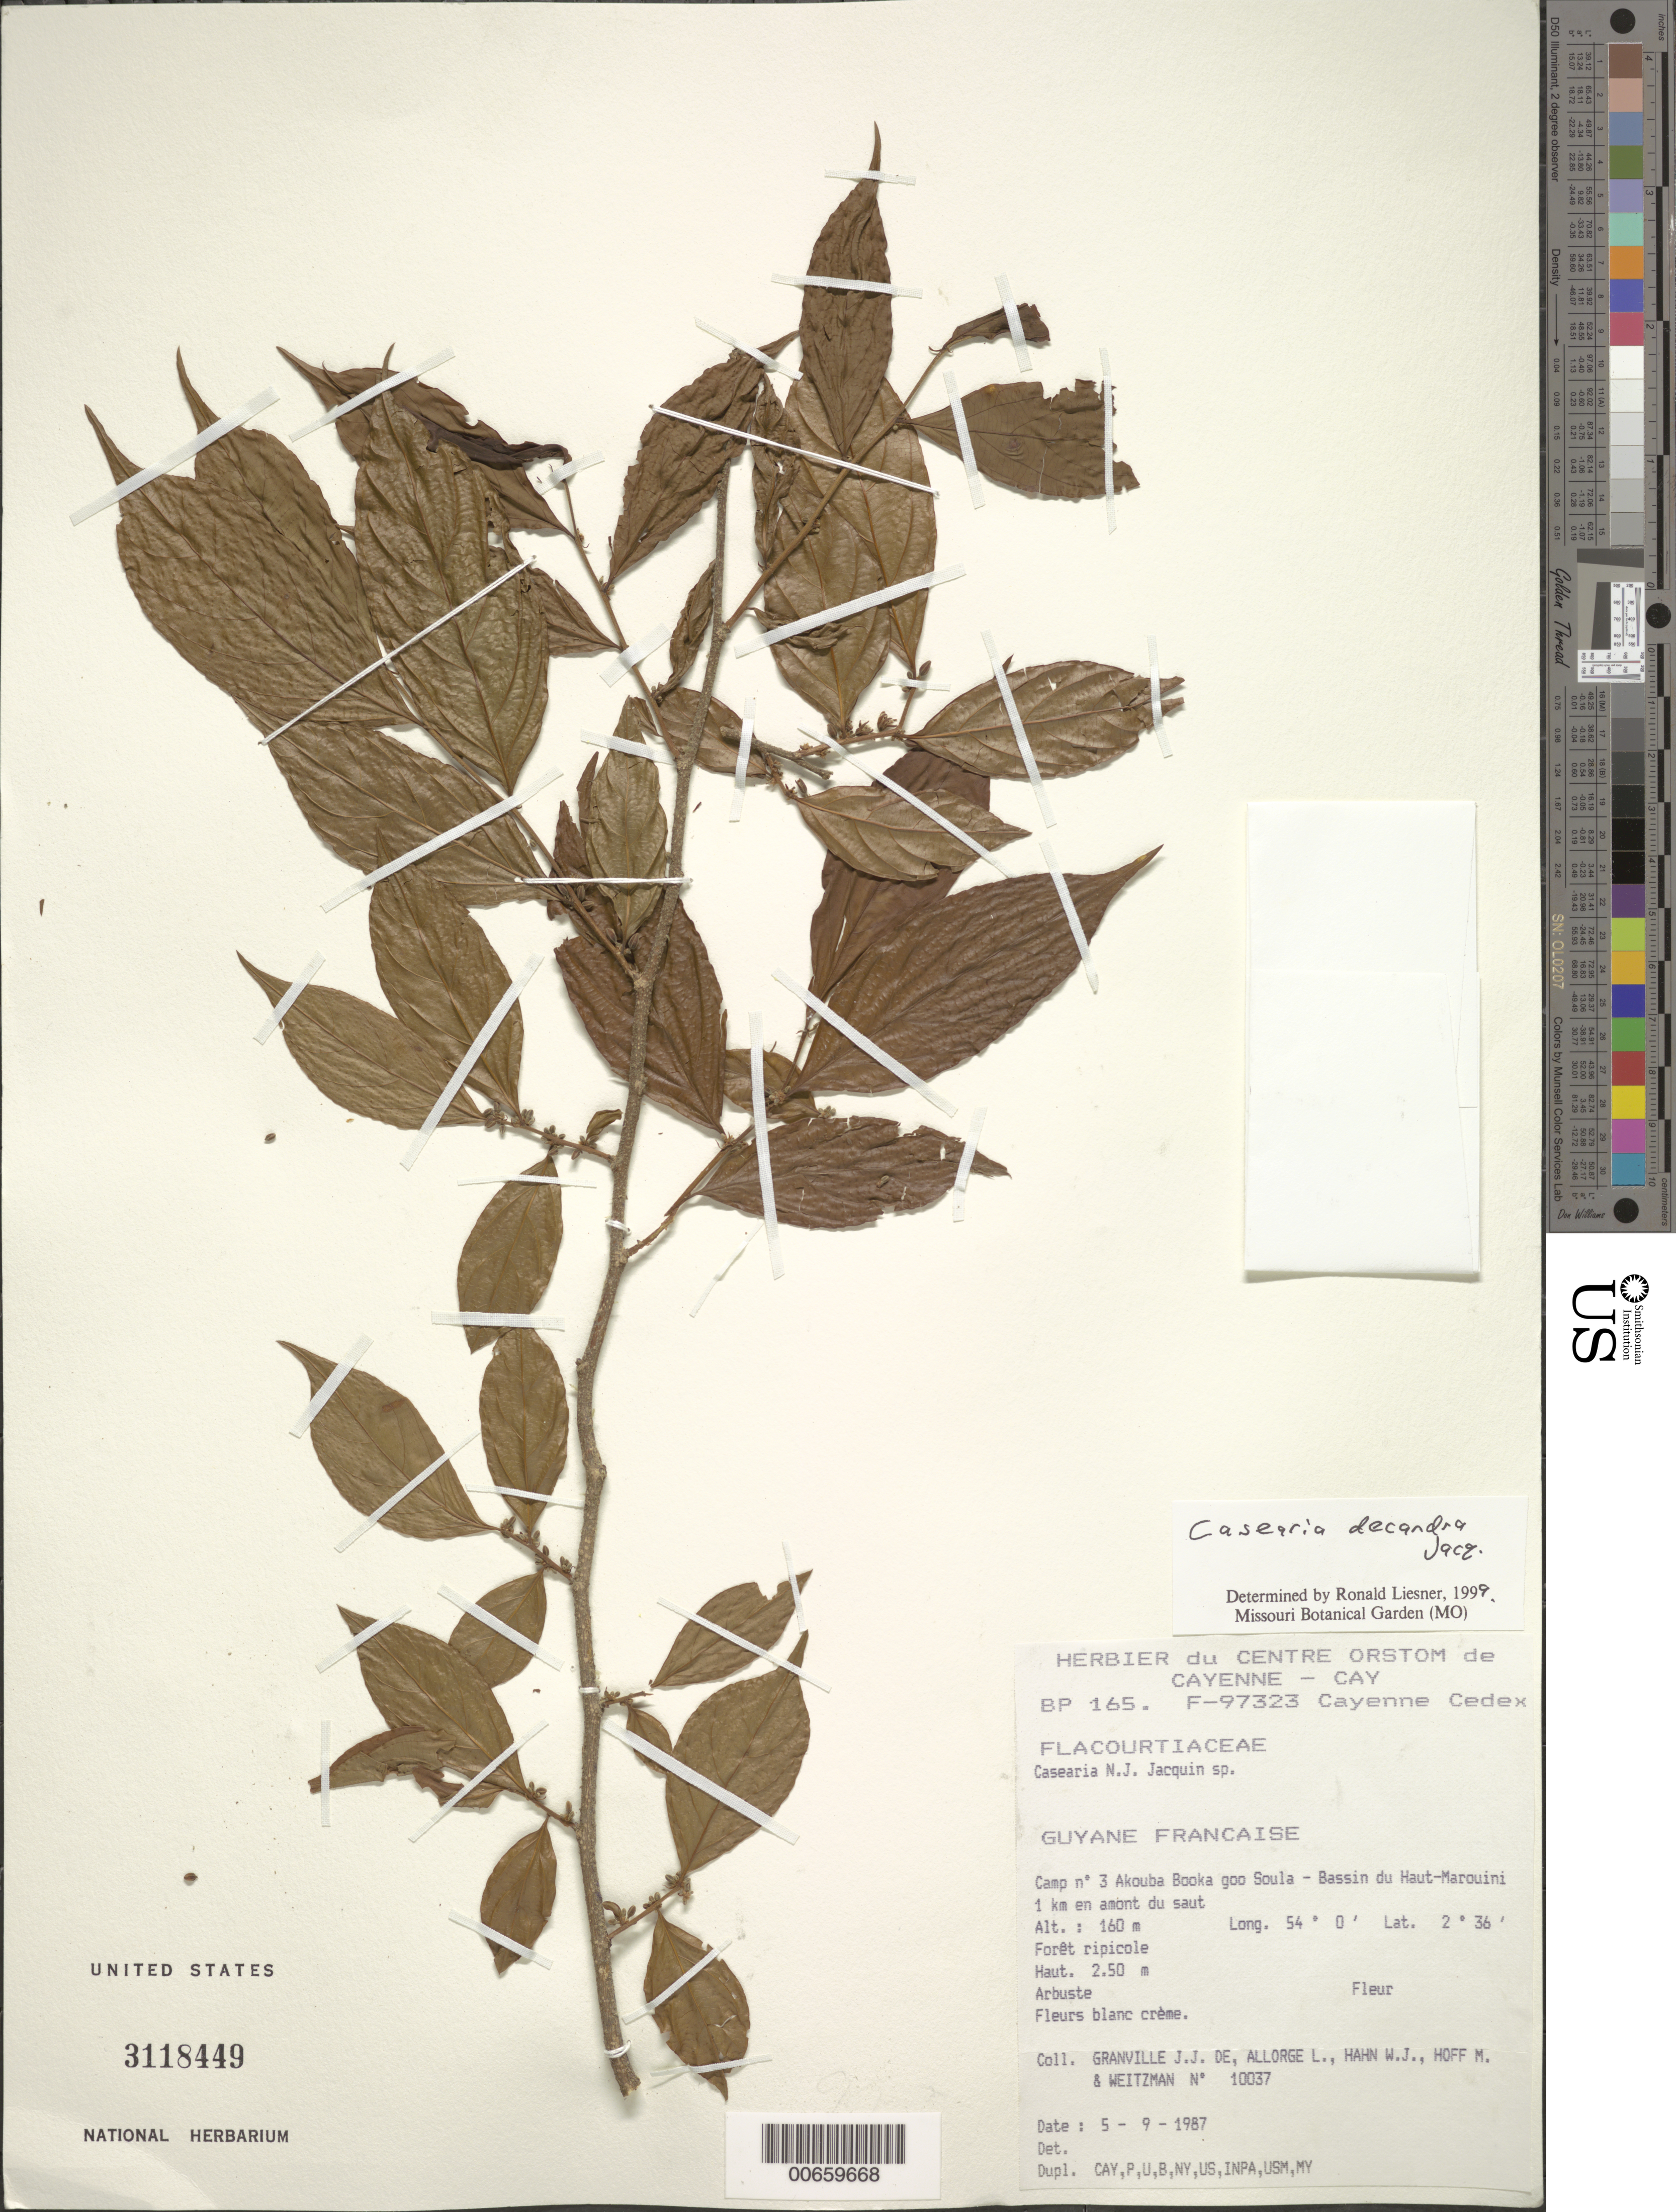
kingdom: Plantae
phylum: Tracheophyta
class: Magnoliopsida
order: Malpighiales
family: Salicaceae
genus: Casearia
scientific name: Casearia decandra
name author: Jacq.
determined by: Liesner, R. L.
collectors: J.-J. de Granville, L. Allorge, W. J. Hahn, M. Hoff & A. L. Weitzman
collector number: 10037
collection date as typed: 5-Sep-87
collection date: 1987-09-05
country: French Guiana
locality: Akouba Booka goo Soula, Camp #3, Bassin du Haut Marouini. 1 km en amont du saut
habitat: Riparian forest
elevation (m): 160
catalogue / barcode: US 3118449